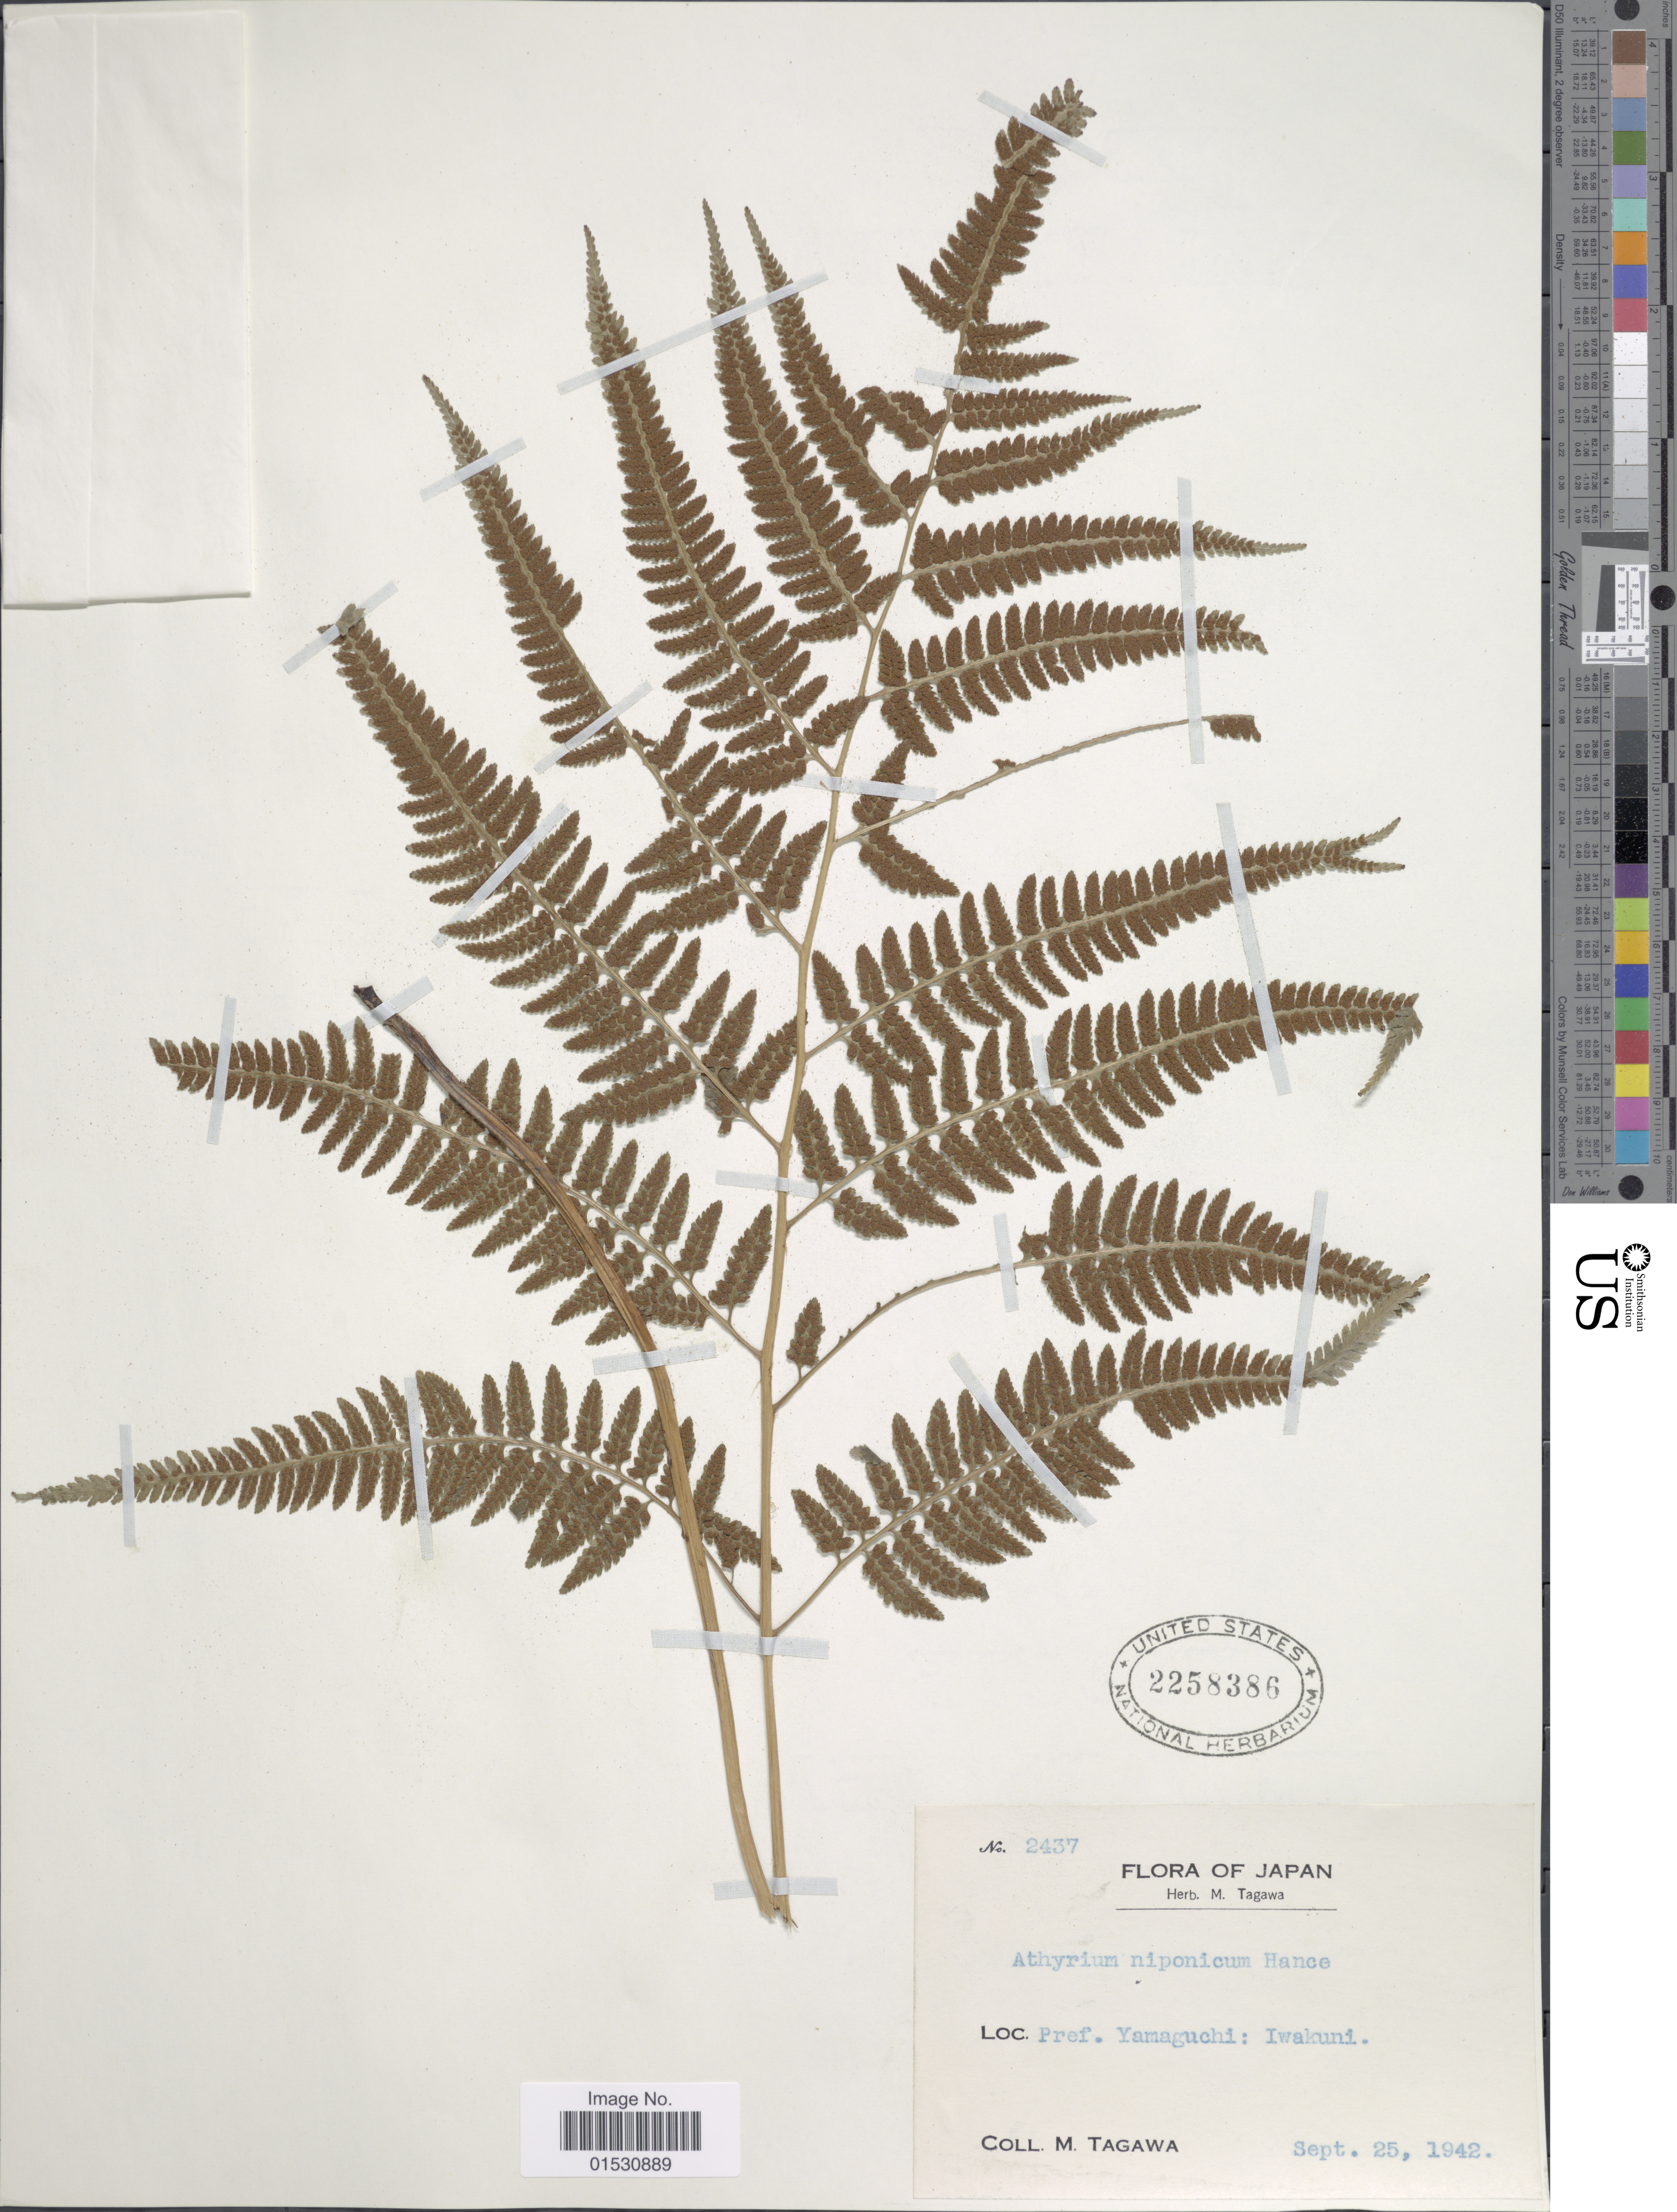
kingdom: Plantae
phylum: Tracheophyta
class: Polypodiopsida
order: Polypodiales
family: Athyriaceae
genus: Athyrium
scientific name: Athyrium nipponicum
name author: (Mett.) Hance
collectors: M. Tagawa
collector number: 2437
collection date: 1942-09-25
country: Japan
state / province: Yamaguti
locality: Pref. Yamaguchi: Iwakuni.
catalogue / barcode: US 2258386